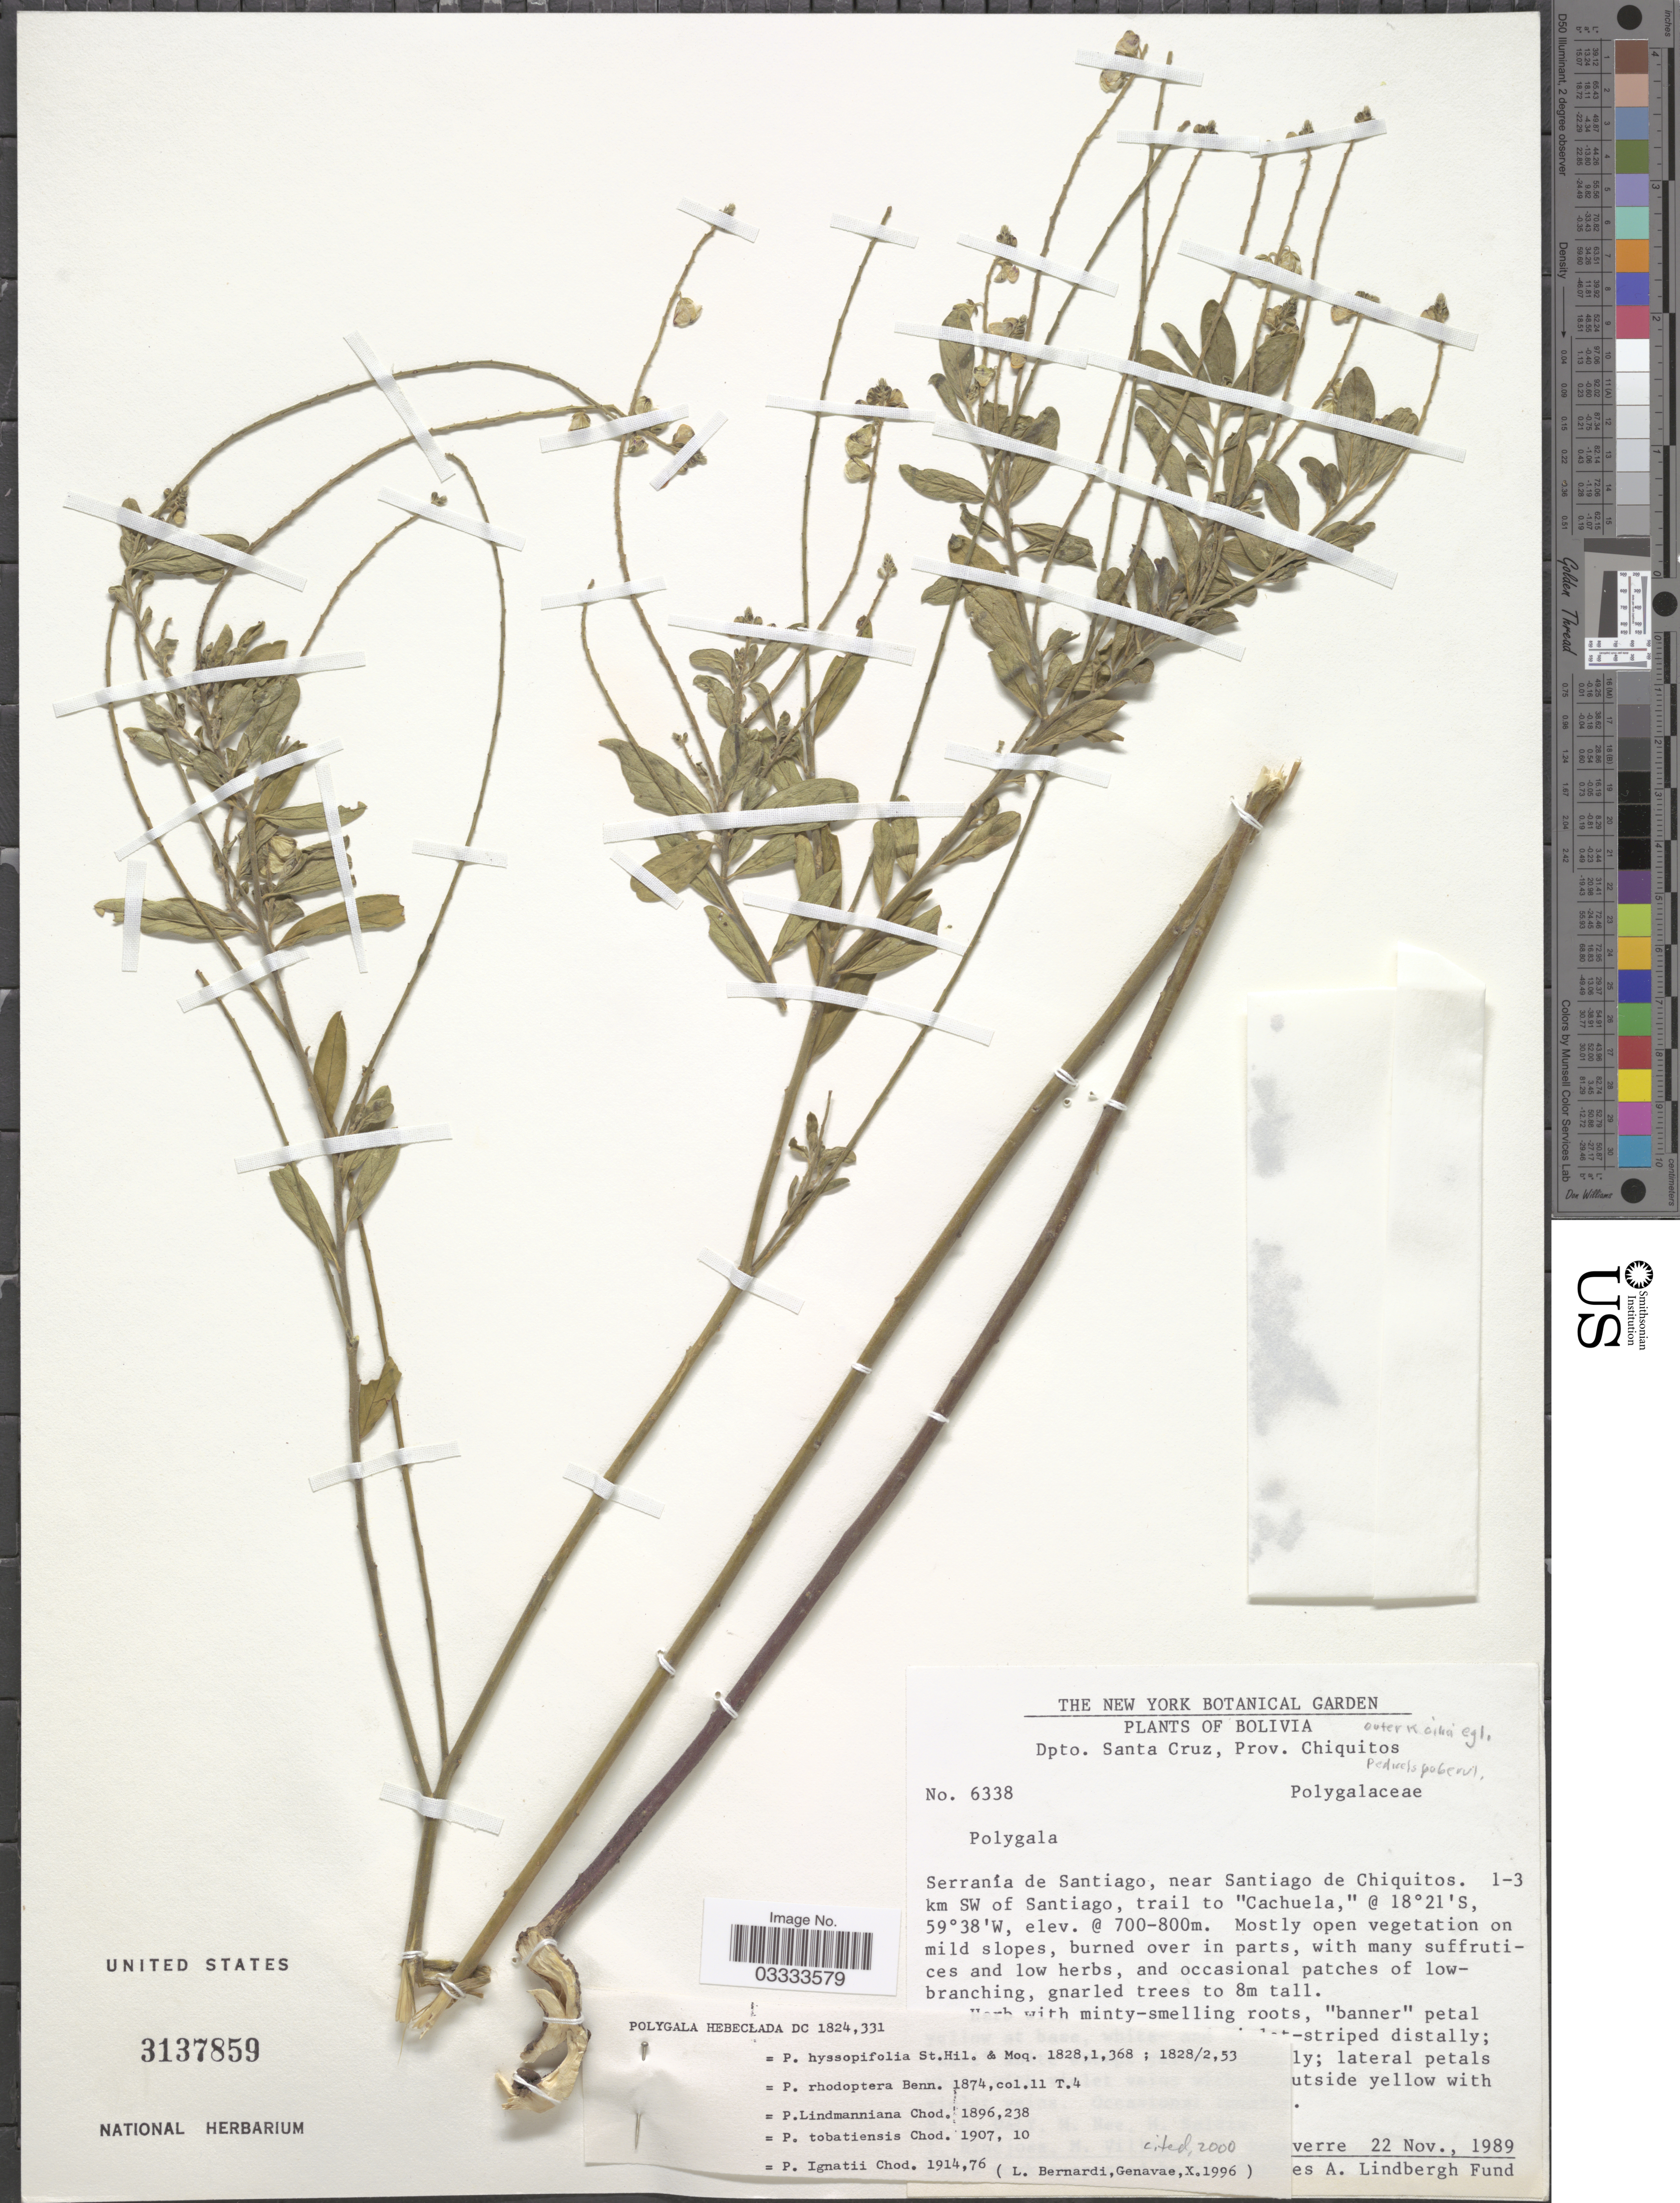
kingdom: Plantae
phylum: Tracheophyta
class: Magnoliopsida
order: Fabales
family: Polygalaceae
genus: Asemeia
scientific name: Asemeia hebeclada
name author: (DC.) J.F.B. Pastore & J.R. Abbott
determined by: Strong, Mark T., (BOT), Smithsonian Institution - National Museum of Natural History (UNITED STATES)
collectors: D. C. Daly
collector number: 6338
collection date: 1989-11-22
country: Bolivia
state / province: Santa Cruz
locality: Dpto. Santa Cruz, Prov. Chiquitos. Serranía de Santiago, near Santiago de Chiquitos. 1-3 km SW of Santiago, trail to "Cachuela".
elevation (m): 700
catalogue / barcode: US 3137859